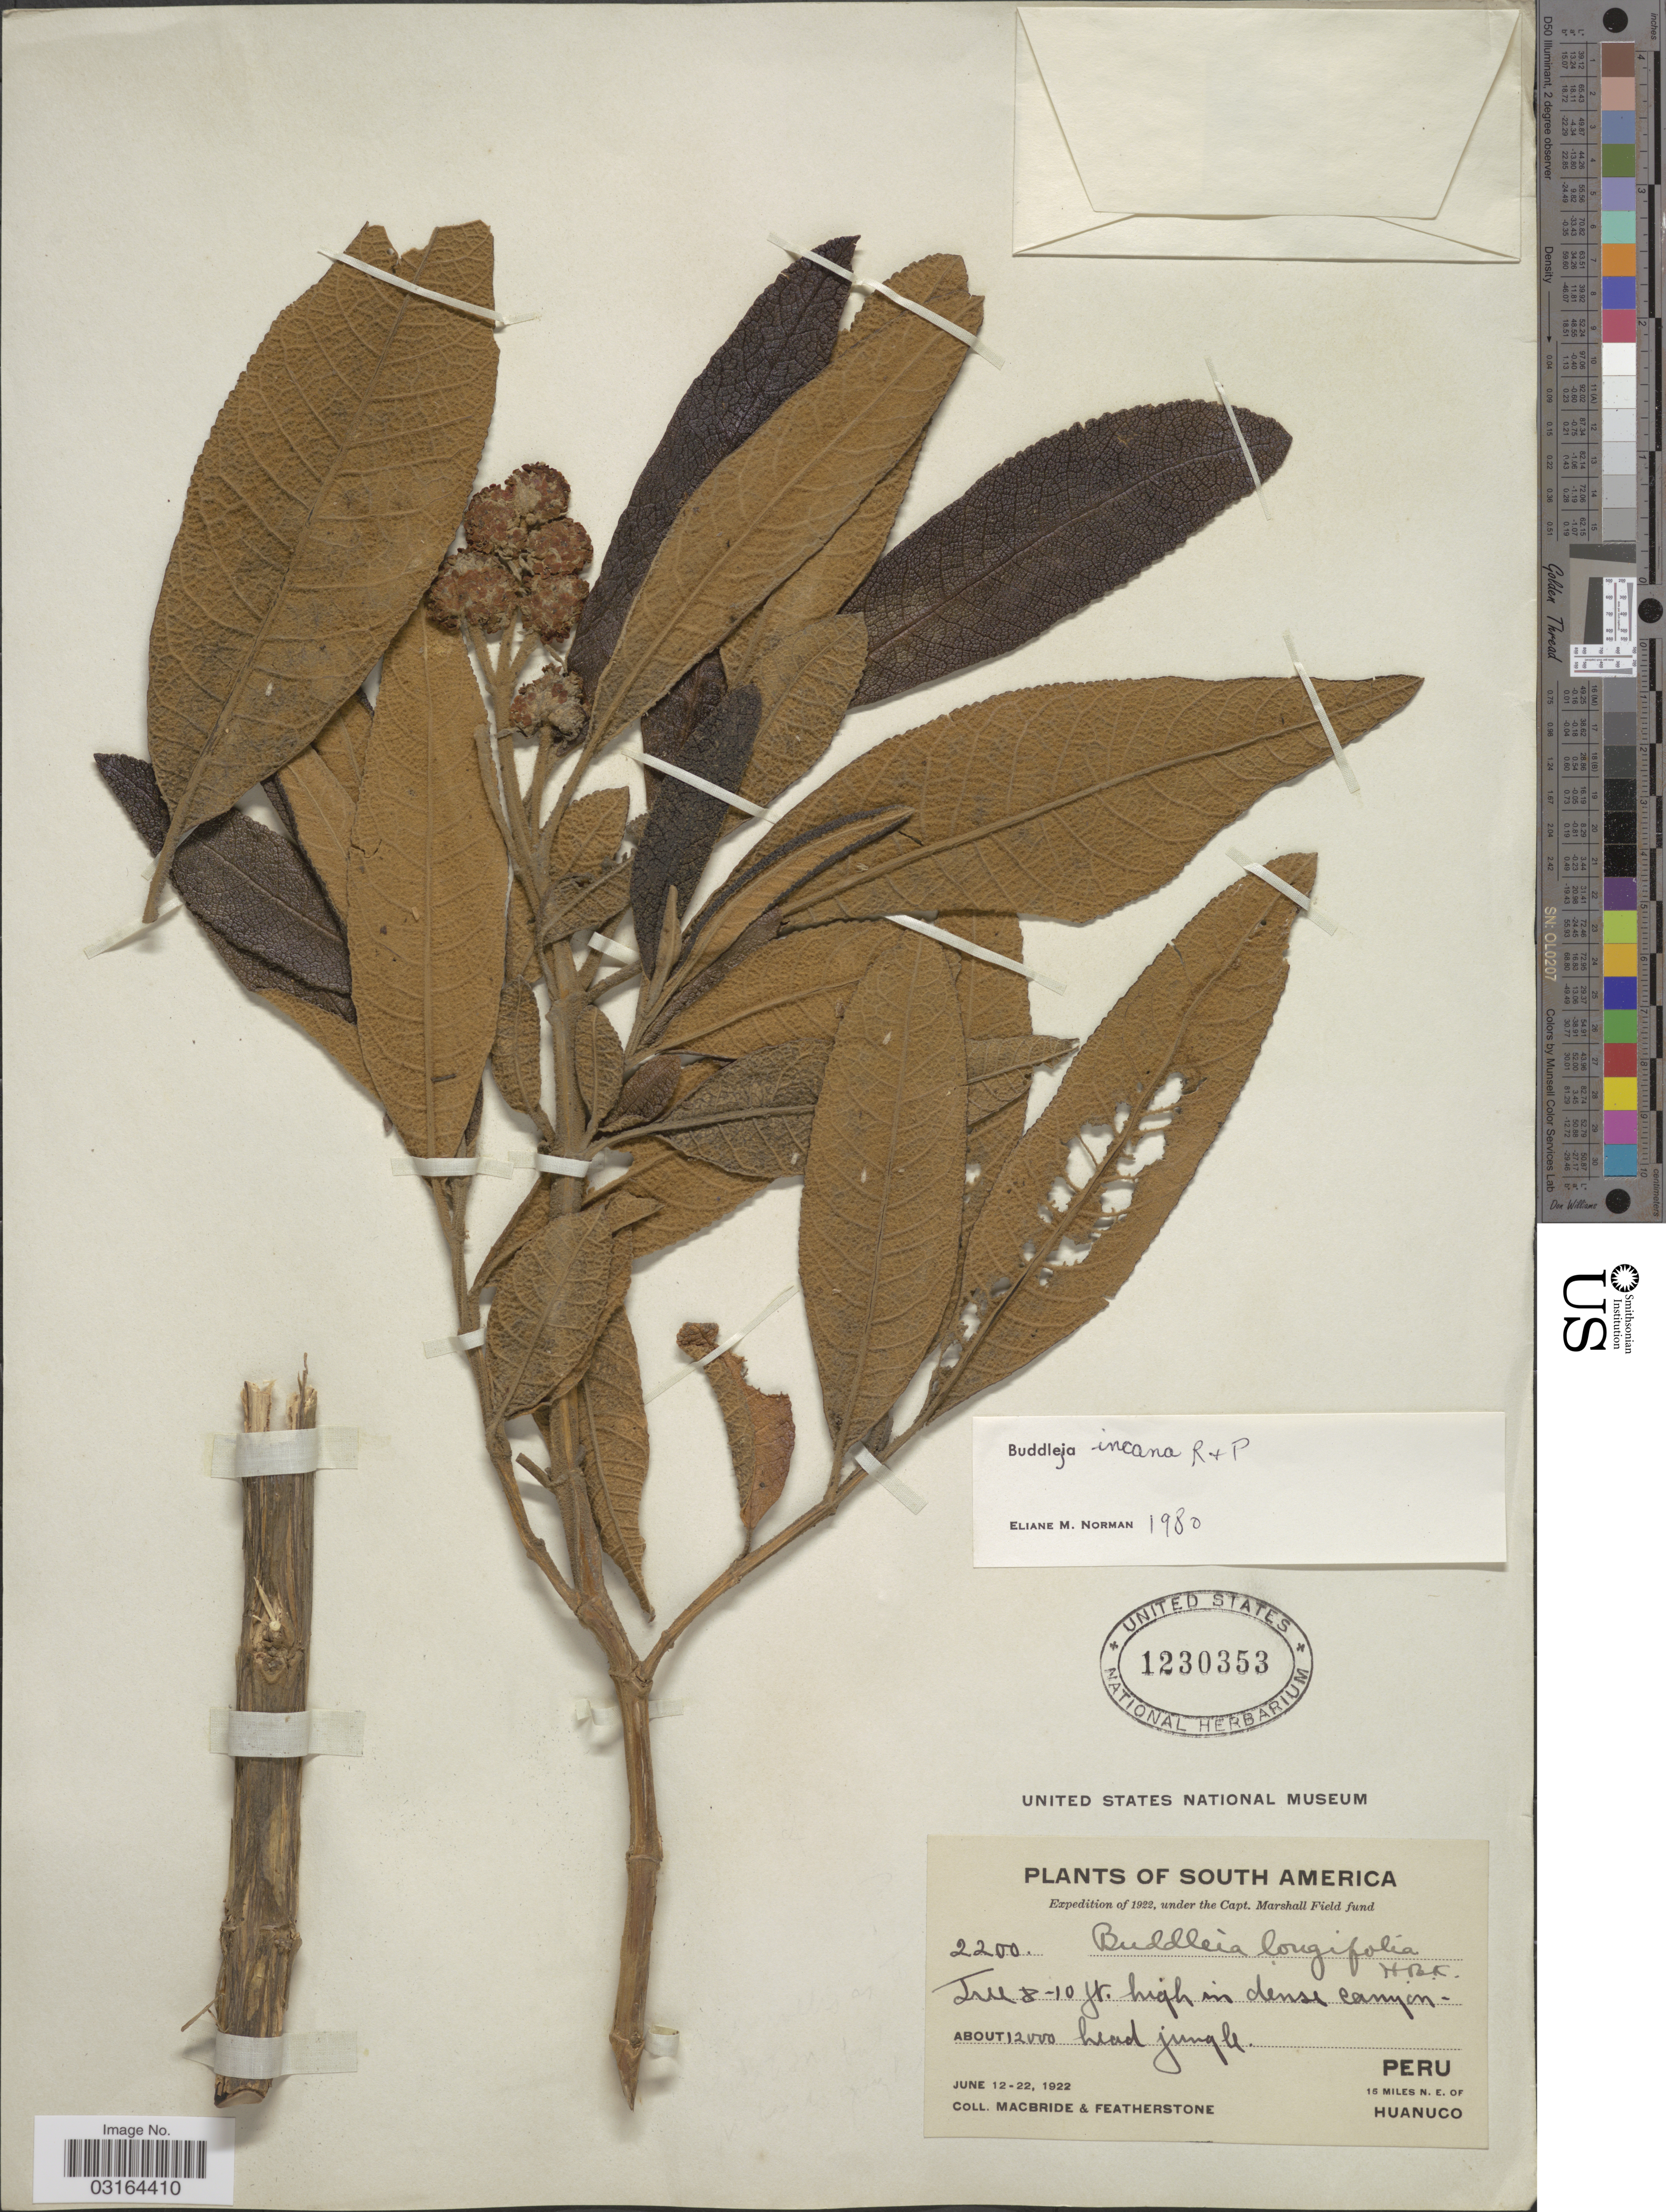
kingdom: Plantae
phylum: Tracheophyta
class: Magnoliopsida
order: Lamiales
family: Scrophulariaceae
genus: Buddleja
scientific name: Buddleja incana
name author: Ruiz & Pav.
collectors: Macbride, -- & -. Featherstone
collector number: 2200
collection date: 1922-06-12/1922-06-22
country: Peru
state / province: Huánuco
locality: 15 Miles NE of Huanuco.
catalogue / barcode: US 1230353